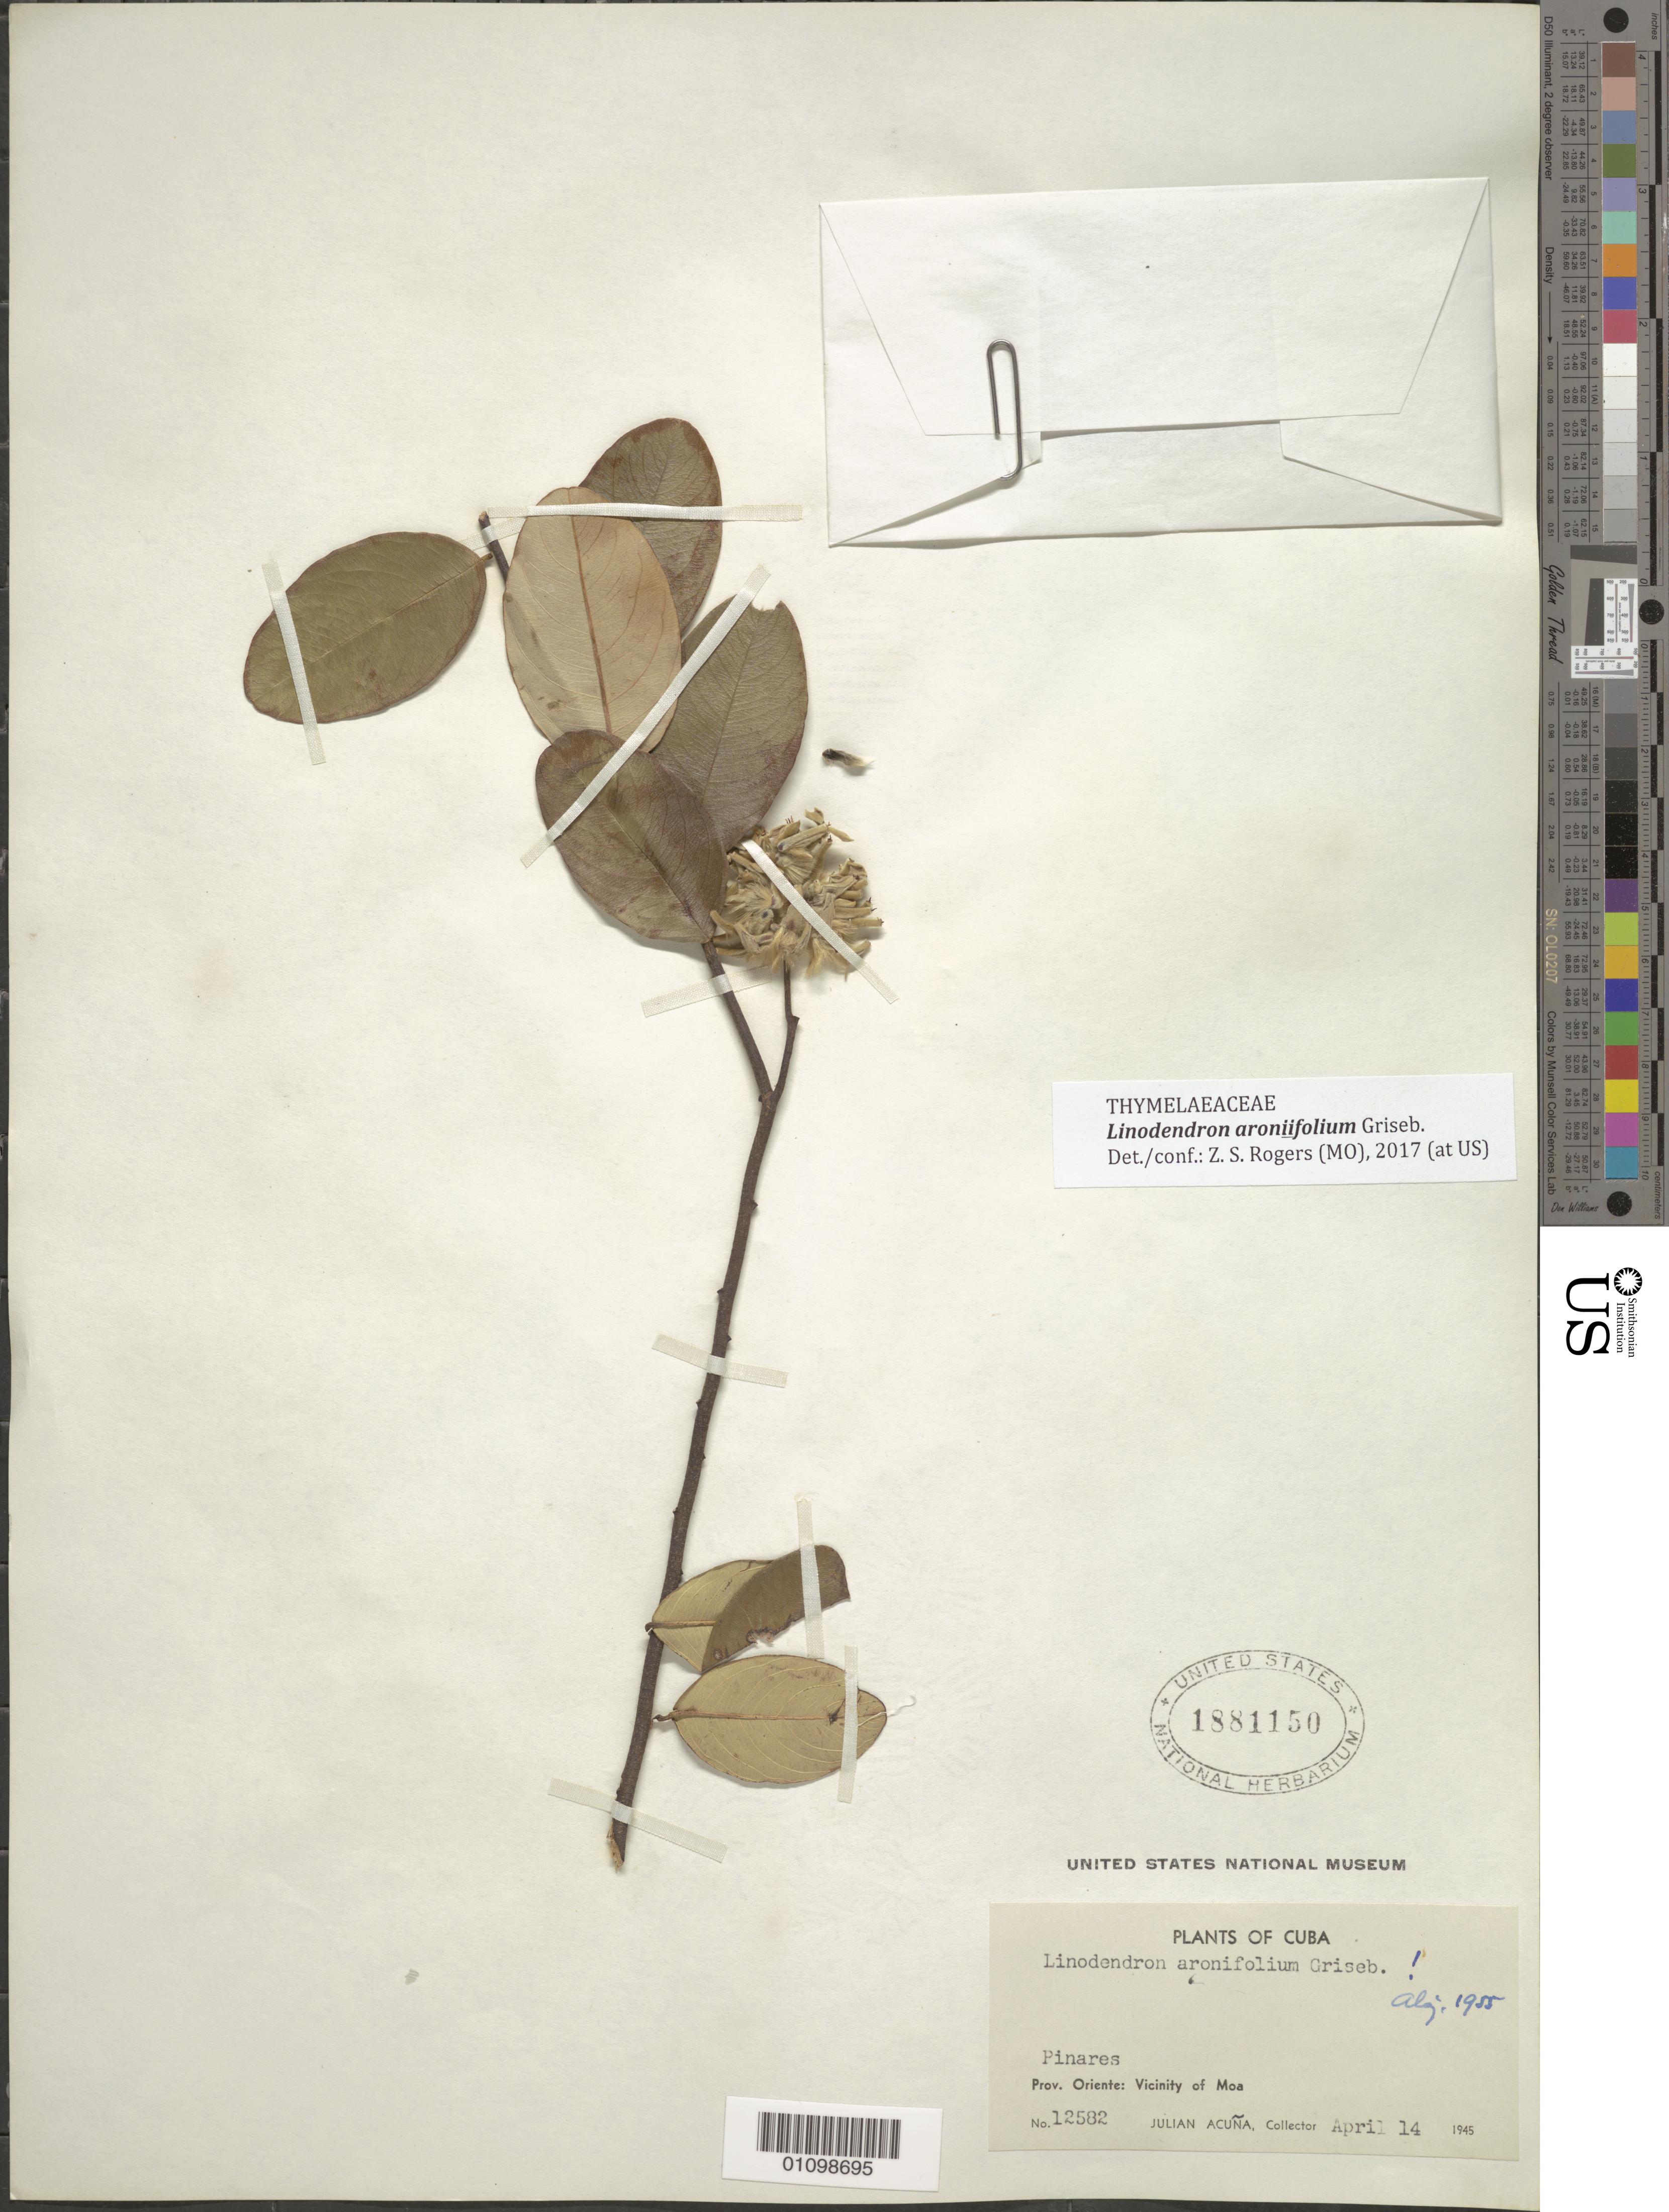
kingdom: Plantae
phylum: Tracheophyta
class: Magnoliopsida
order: Malvales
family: Thymelaeaceae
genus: Linodendron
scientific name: Linodendron aroniifolium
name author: Griseb.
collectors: J. Acuña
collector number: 12582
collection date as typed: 14 Apr 1945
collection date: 1945-04-14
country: Cuba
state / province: Holguín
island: Cuba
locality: Vicinity of Moa [Oriente]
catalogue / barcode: US 1881150